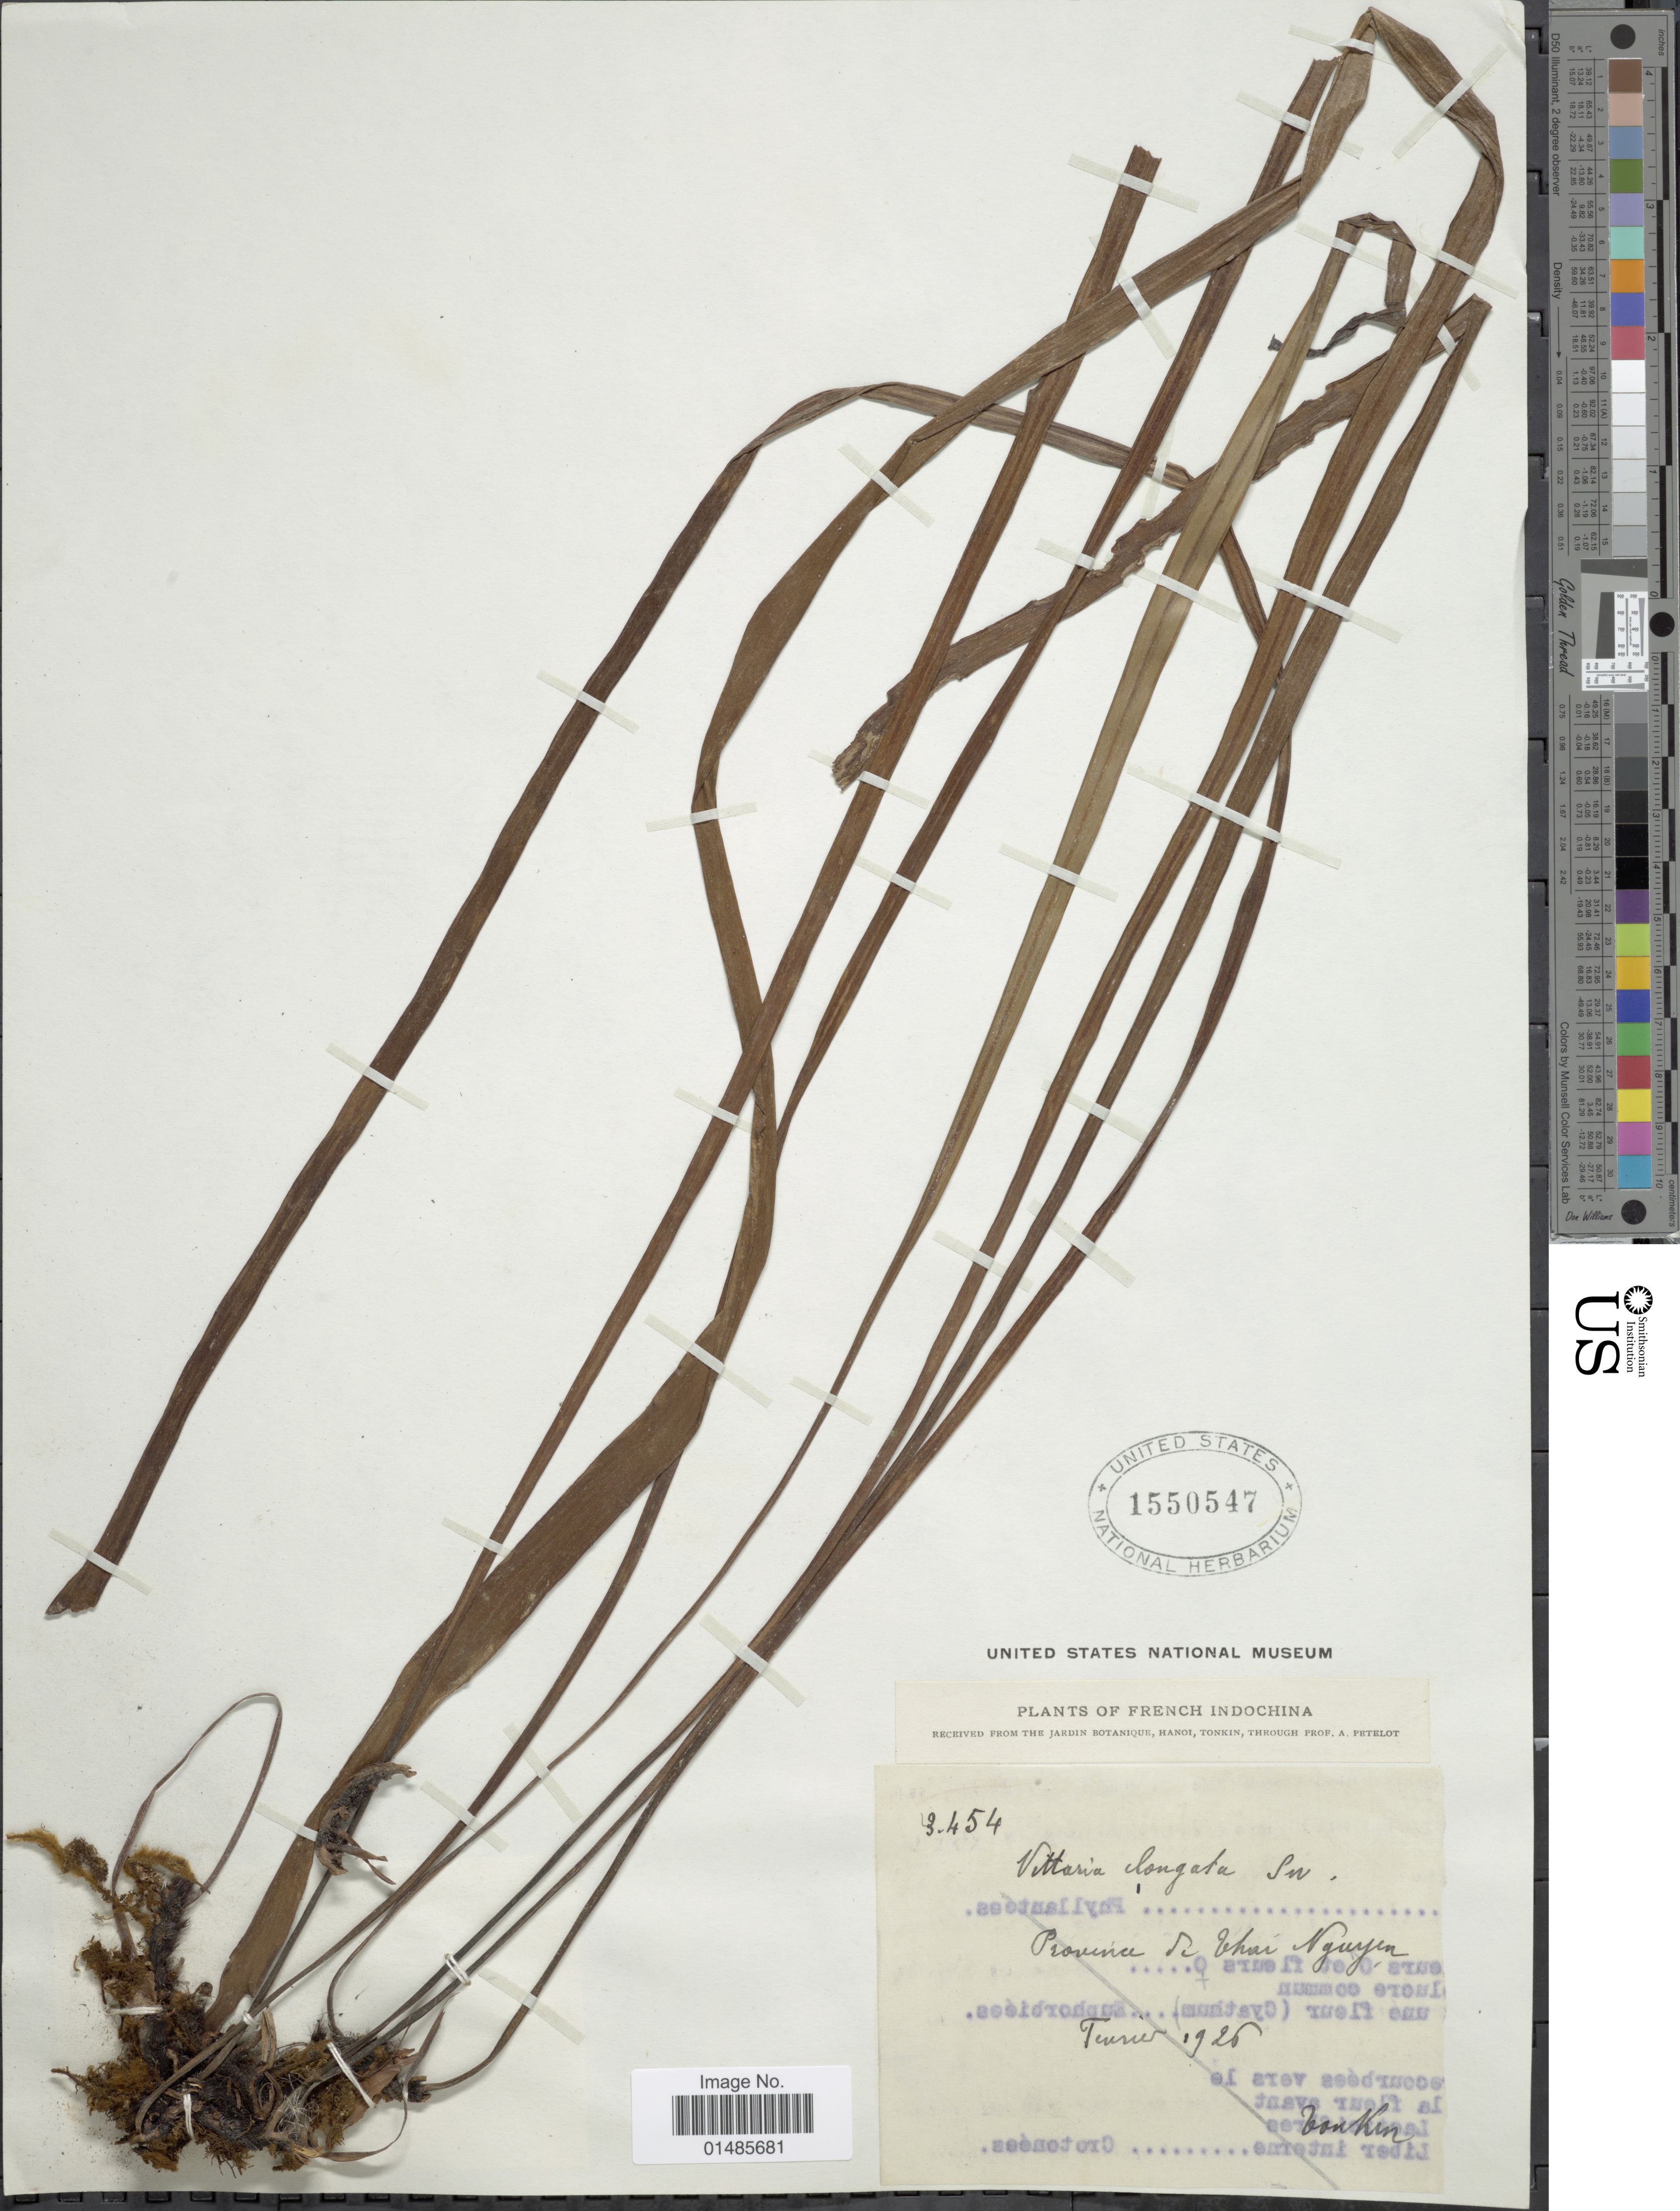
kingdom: Plantae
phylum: Tracheophyta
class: Polypodiopsida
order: Polypodiales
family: Pteridaceae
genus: Haplopteris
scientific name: Haplopteris elongata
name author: (Sw.) Crane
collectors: A. Petelot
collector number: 3454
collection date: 1926-02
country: Vietnam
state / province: Thai Nguyen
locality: Tonkin. Province du Chai Nguyen. [interpreted]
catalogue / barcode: US 1550547